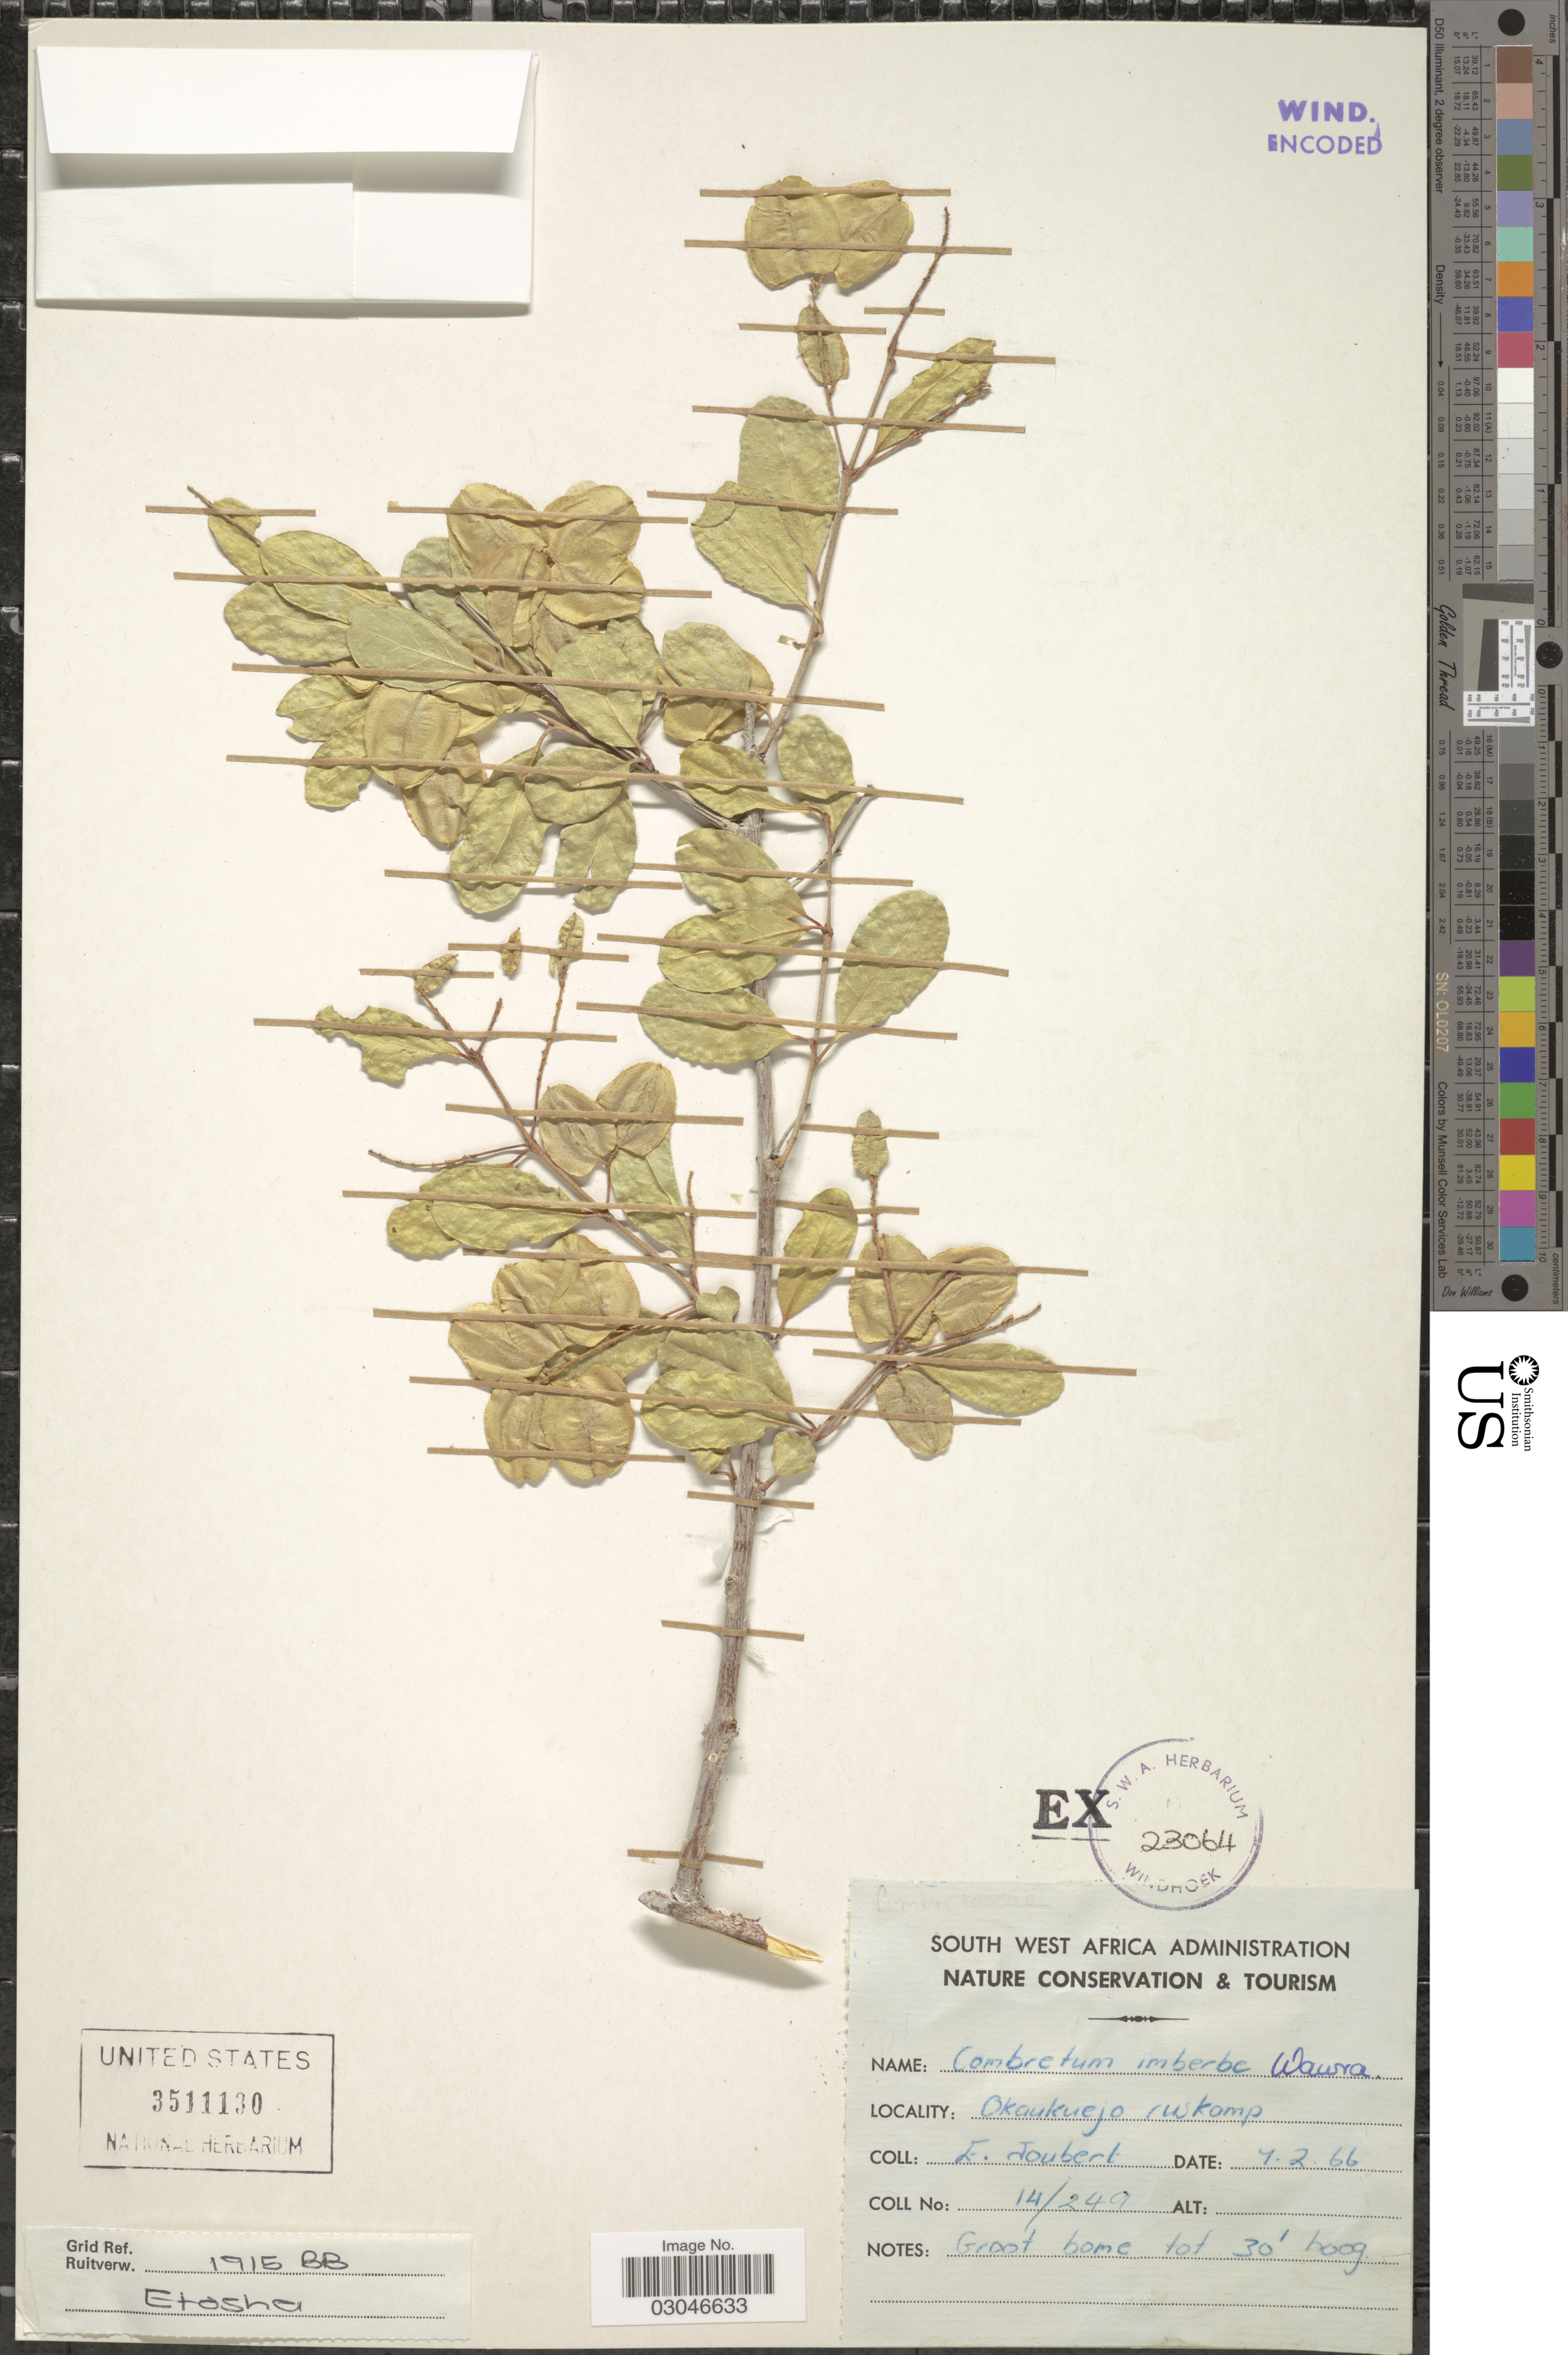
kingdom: Plantae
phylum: Tracheophyta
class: Magnoliopsida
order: Myrtales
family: Combretaceae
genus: Combretum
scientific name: Combretum imberbe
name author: Wawra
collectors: E. Joubert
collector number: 14/249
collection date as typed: Transcribed d/m/y: 7/2/66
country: Namibia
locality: Okaukuejo ruskamp.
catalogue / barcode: US 3511130